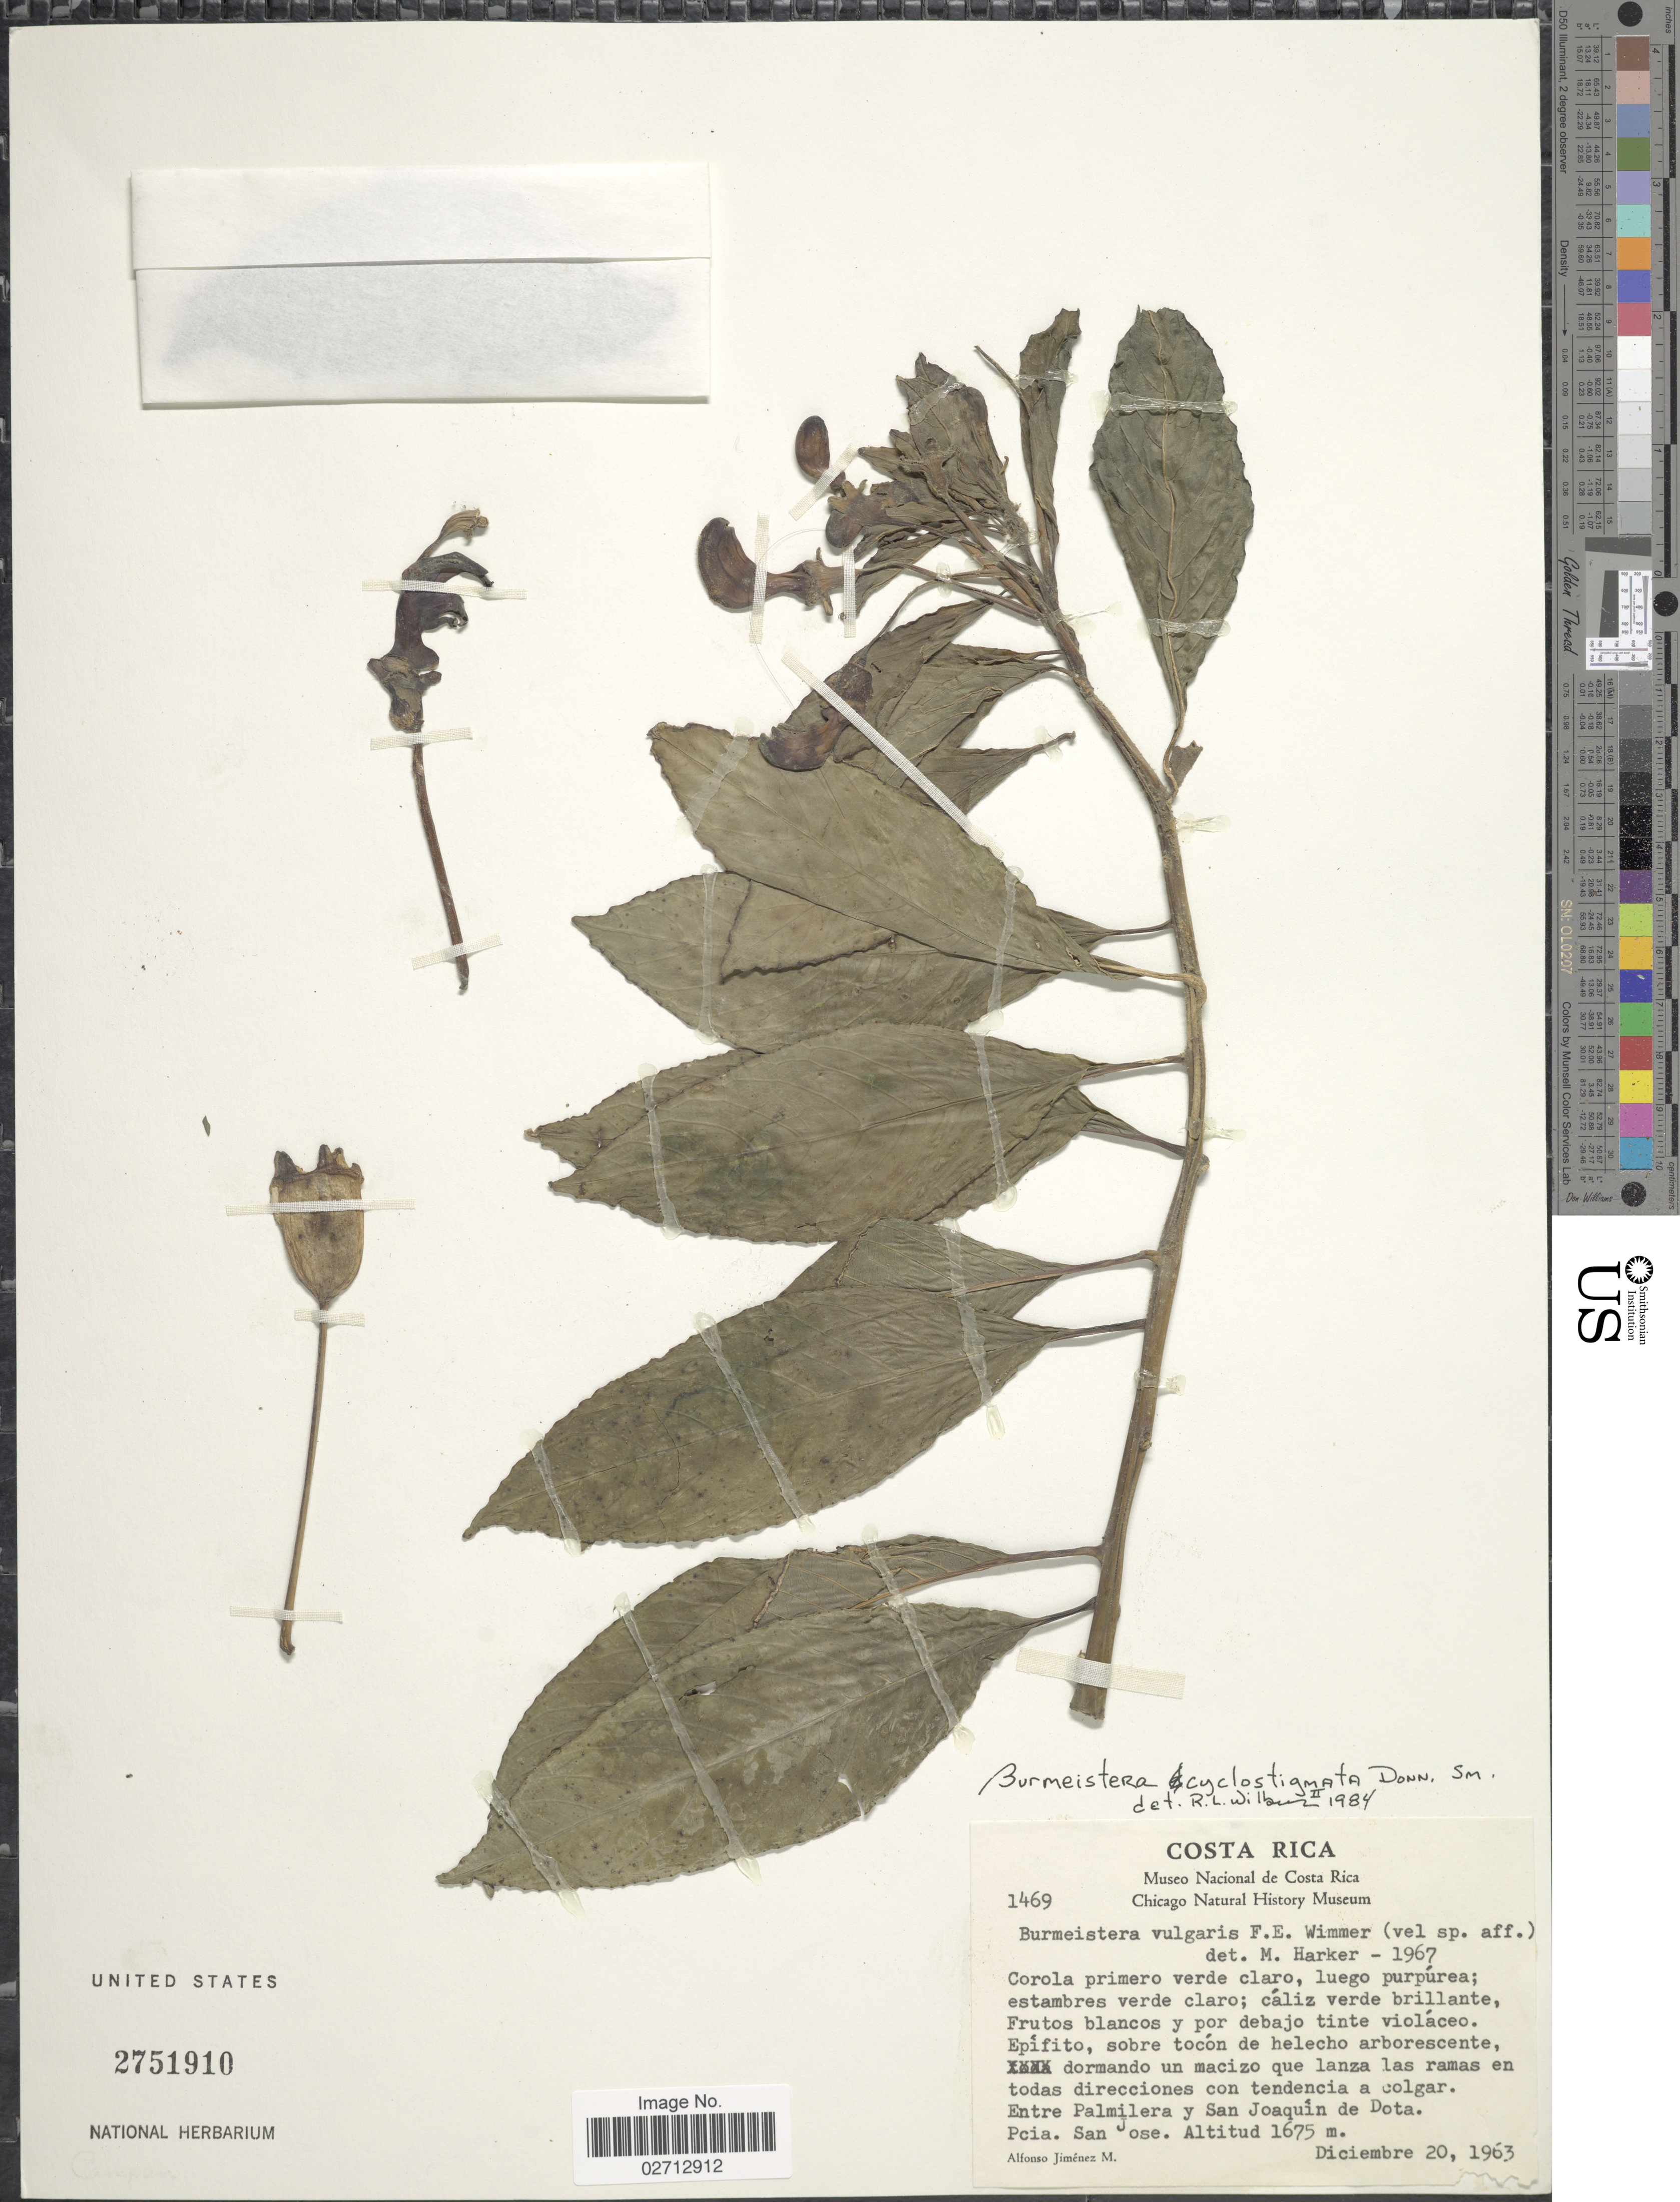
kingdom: Plantae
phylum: Tracheophyta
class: Magnoliopsida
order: Asterales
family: Campanulaceae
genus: Burmeistera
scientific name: Burmeistera cyclostigmata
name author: Donn. Sm.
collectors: A. Jimenez M.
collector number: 1469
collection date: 1963-12-20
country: Costa Rica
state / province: San José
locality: Entre Palmilera y San Joaquin de Dota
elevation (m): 1675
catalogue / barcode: US 2751910